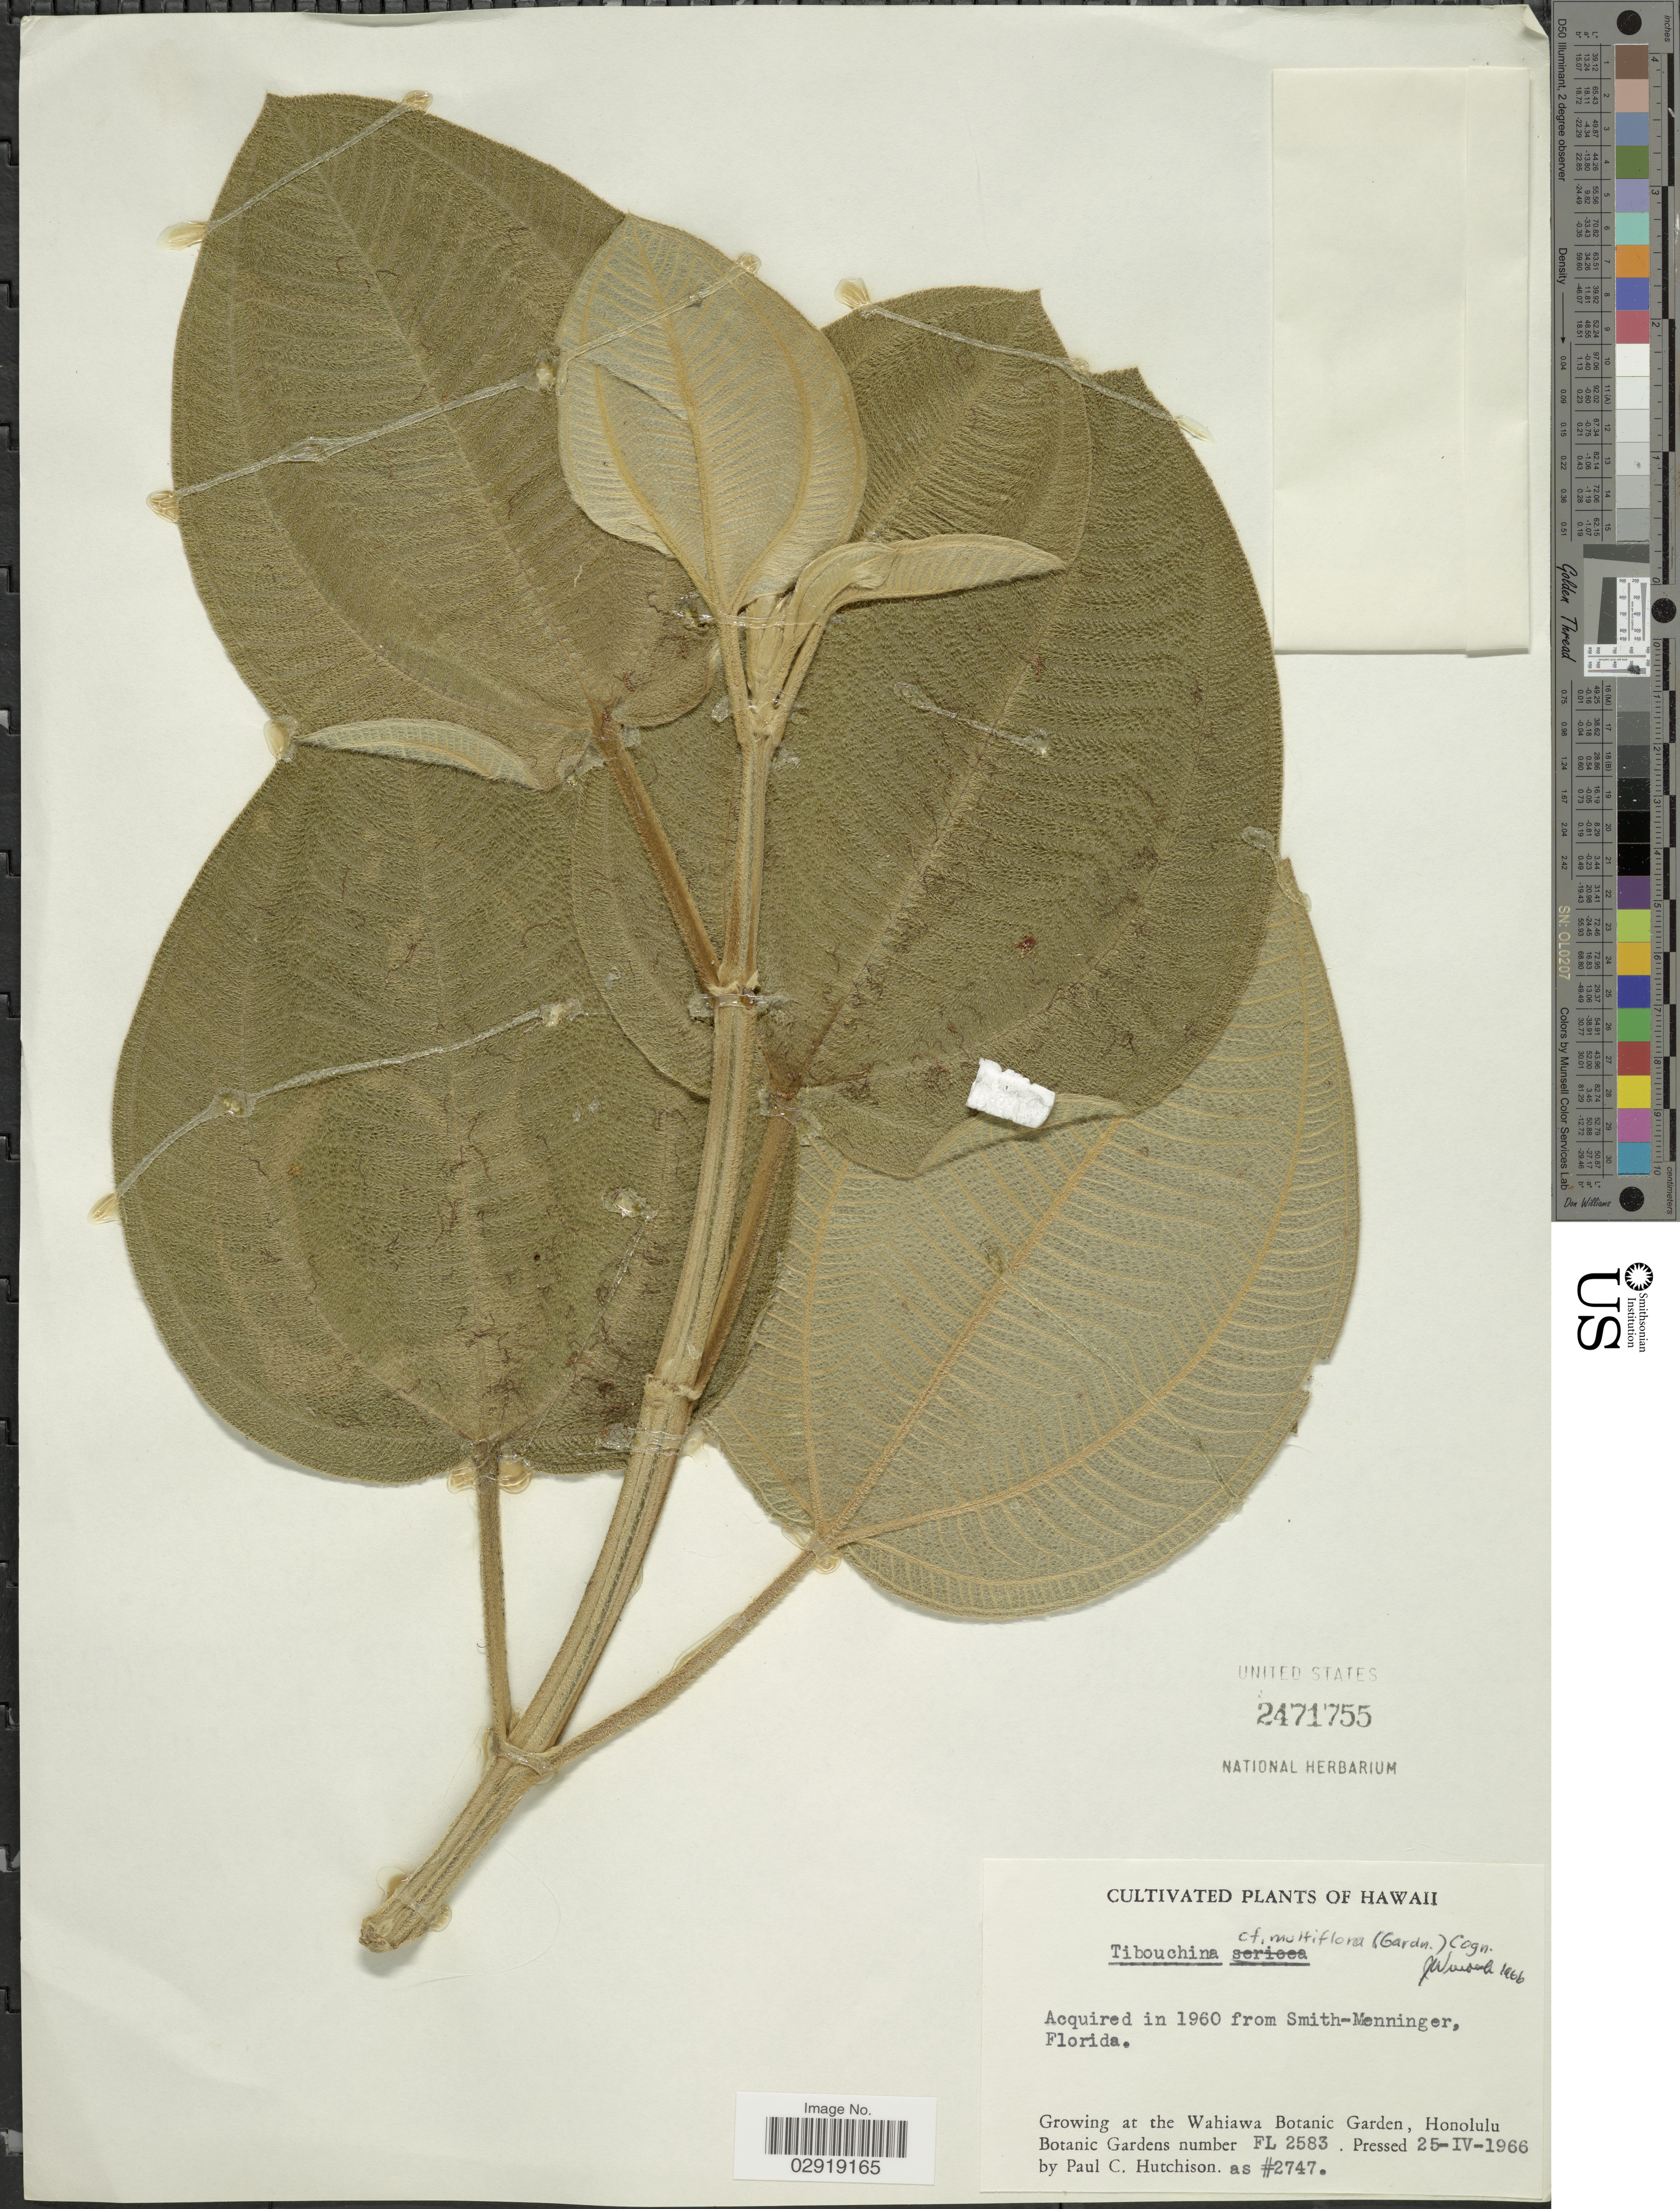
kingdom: Plantae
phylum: Tracheophyta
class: Magnoliopsida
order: Myrtales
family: Melastomataceae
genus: Pleroma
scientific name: Pleroma heteromallum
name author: (D. Don) D. Don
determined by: Wagner, W. L., (BOT), Smithsonian Institution - National Museum of Natural History (UNITED STATES)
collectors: P. C. Hutchison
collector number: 2747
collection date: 1966-04-25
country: United States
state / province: Hawaii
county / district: Honolulu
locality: Growing at the Wahiawa Botanic Garden, Honolulu.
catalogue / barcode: US 2471755